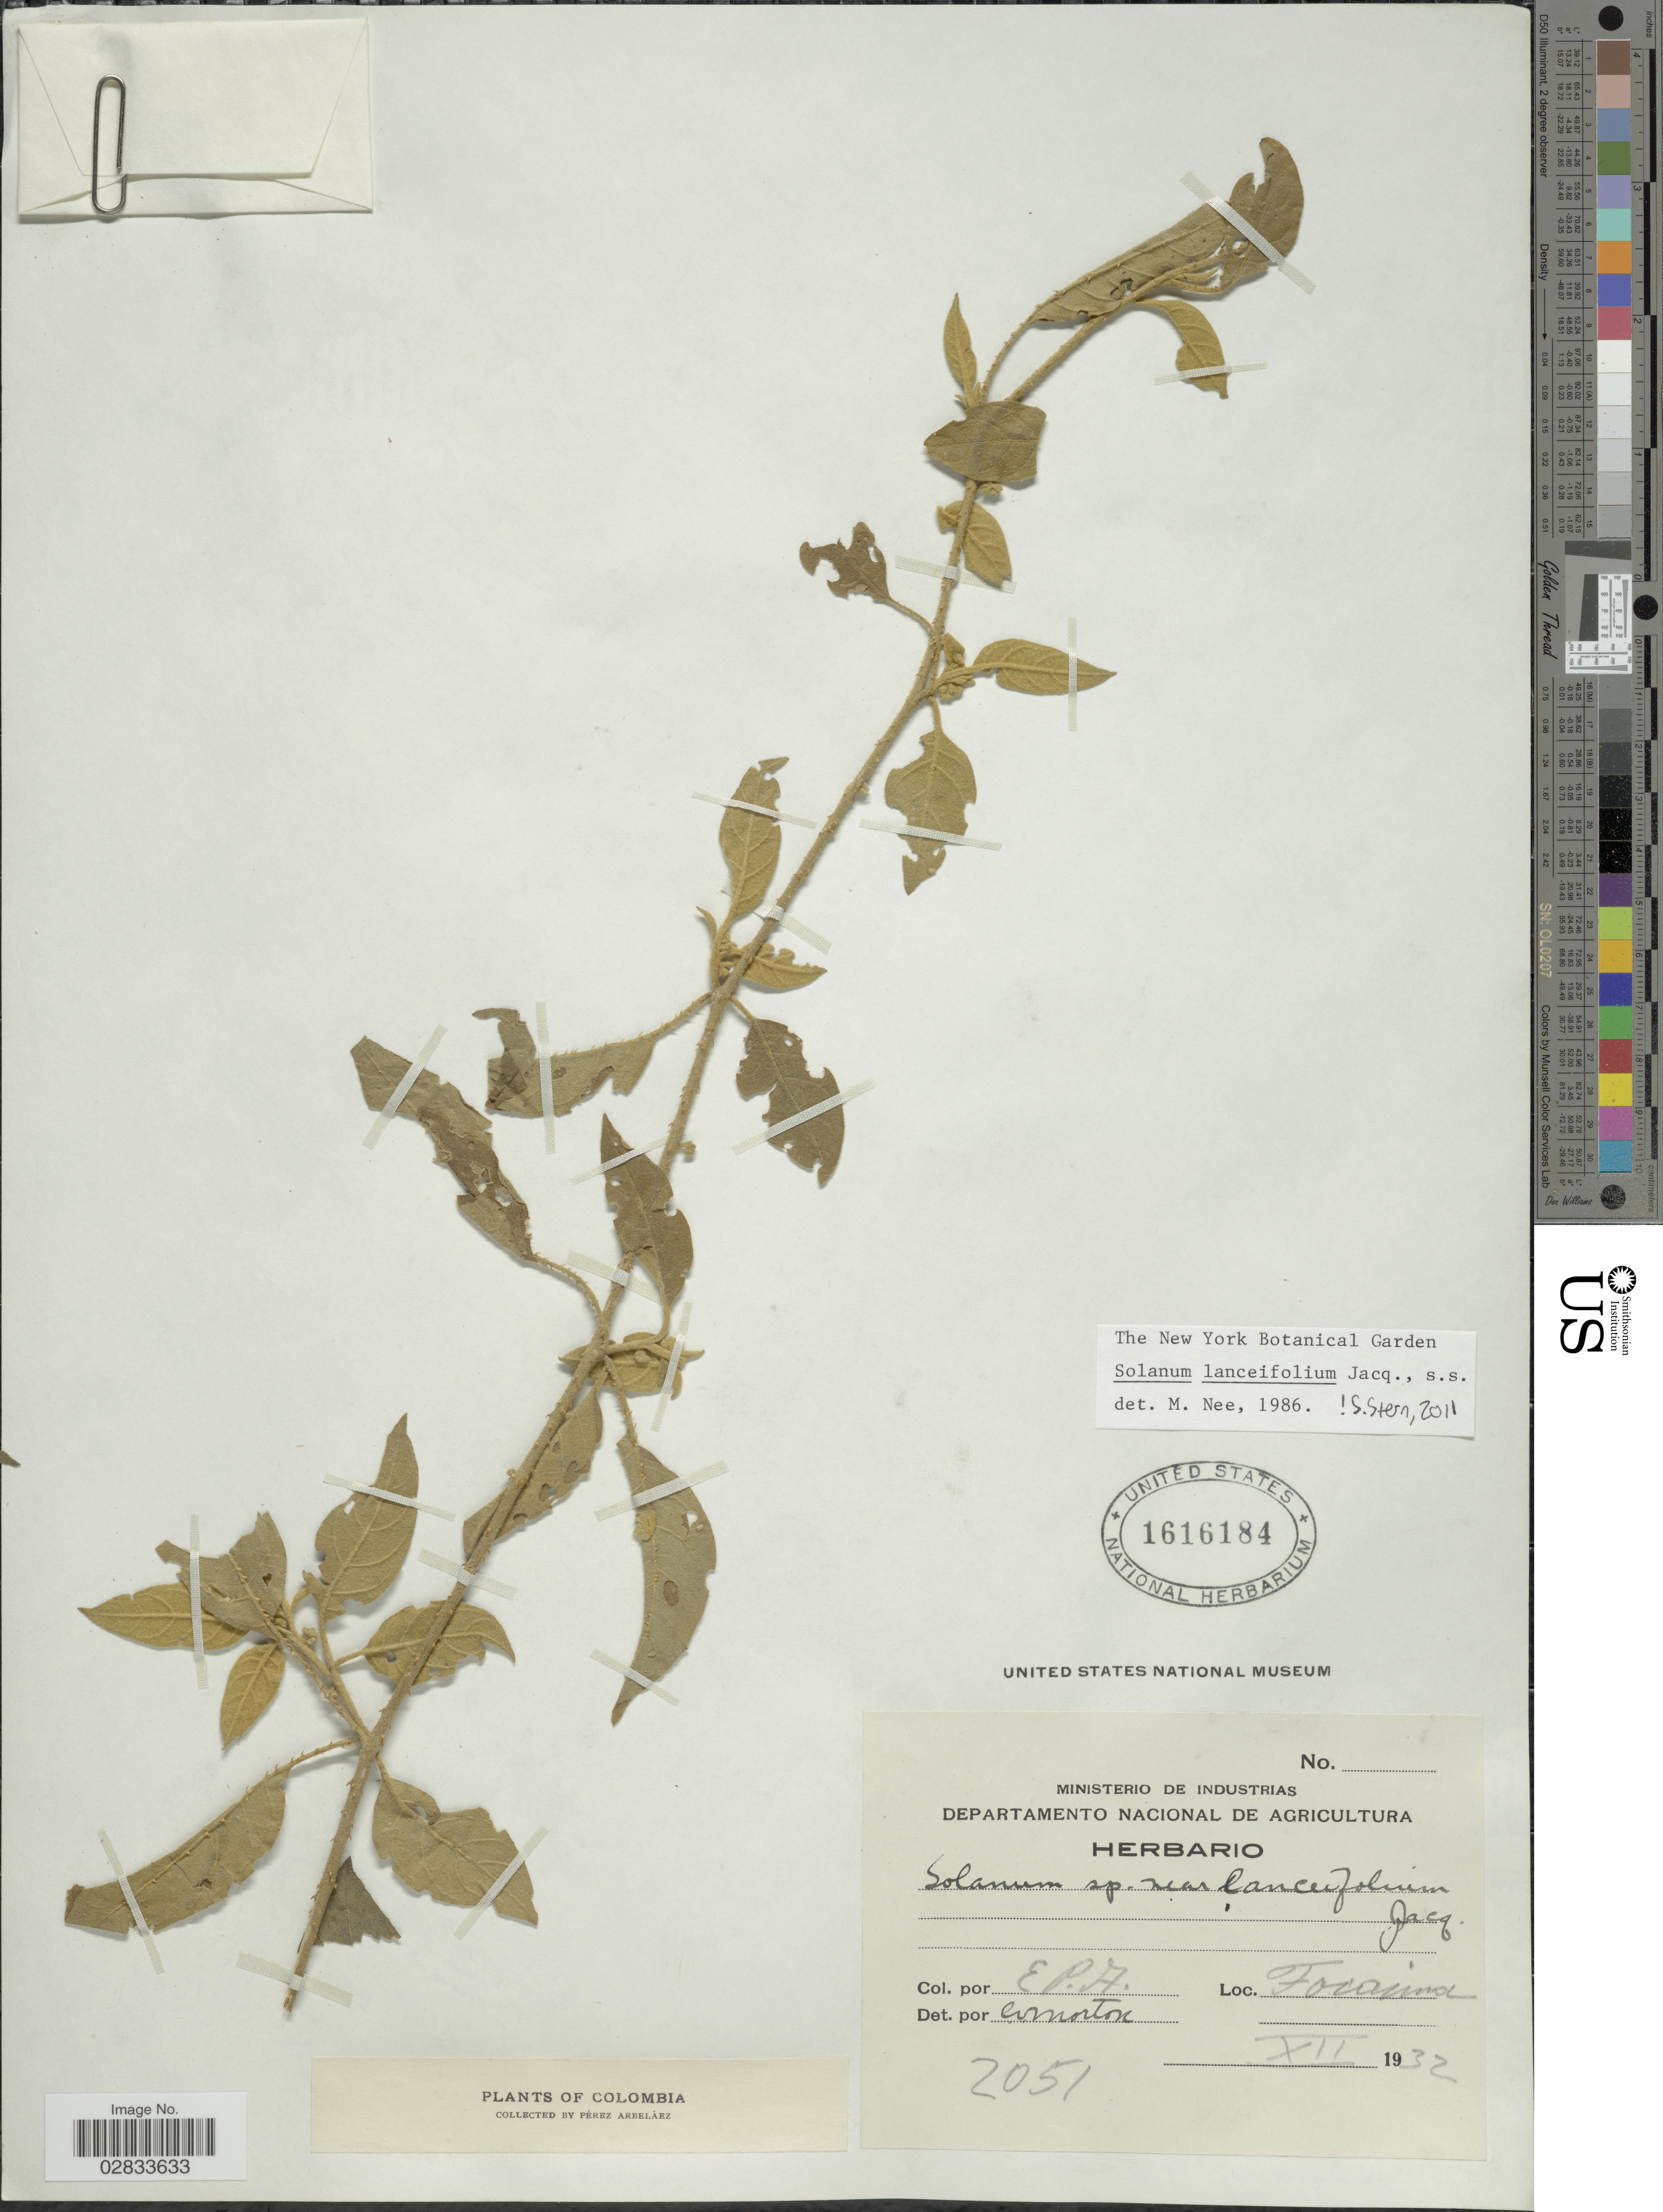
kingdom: Plantae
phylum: Tracheophyta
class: Magnoliopsida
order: Solanales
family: Solanaceae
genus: Solanum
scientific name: Solanum lanceifolium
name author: Jacq.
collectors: E. Pérez Arbeláez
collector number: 2051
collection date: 1932-12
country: Colombia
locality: Tocaima.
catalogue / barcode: US 1616184